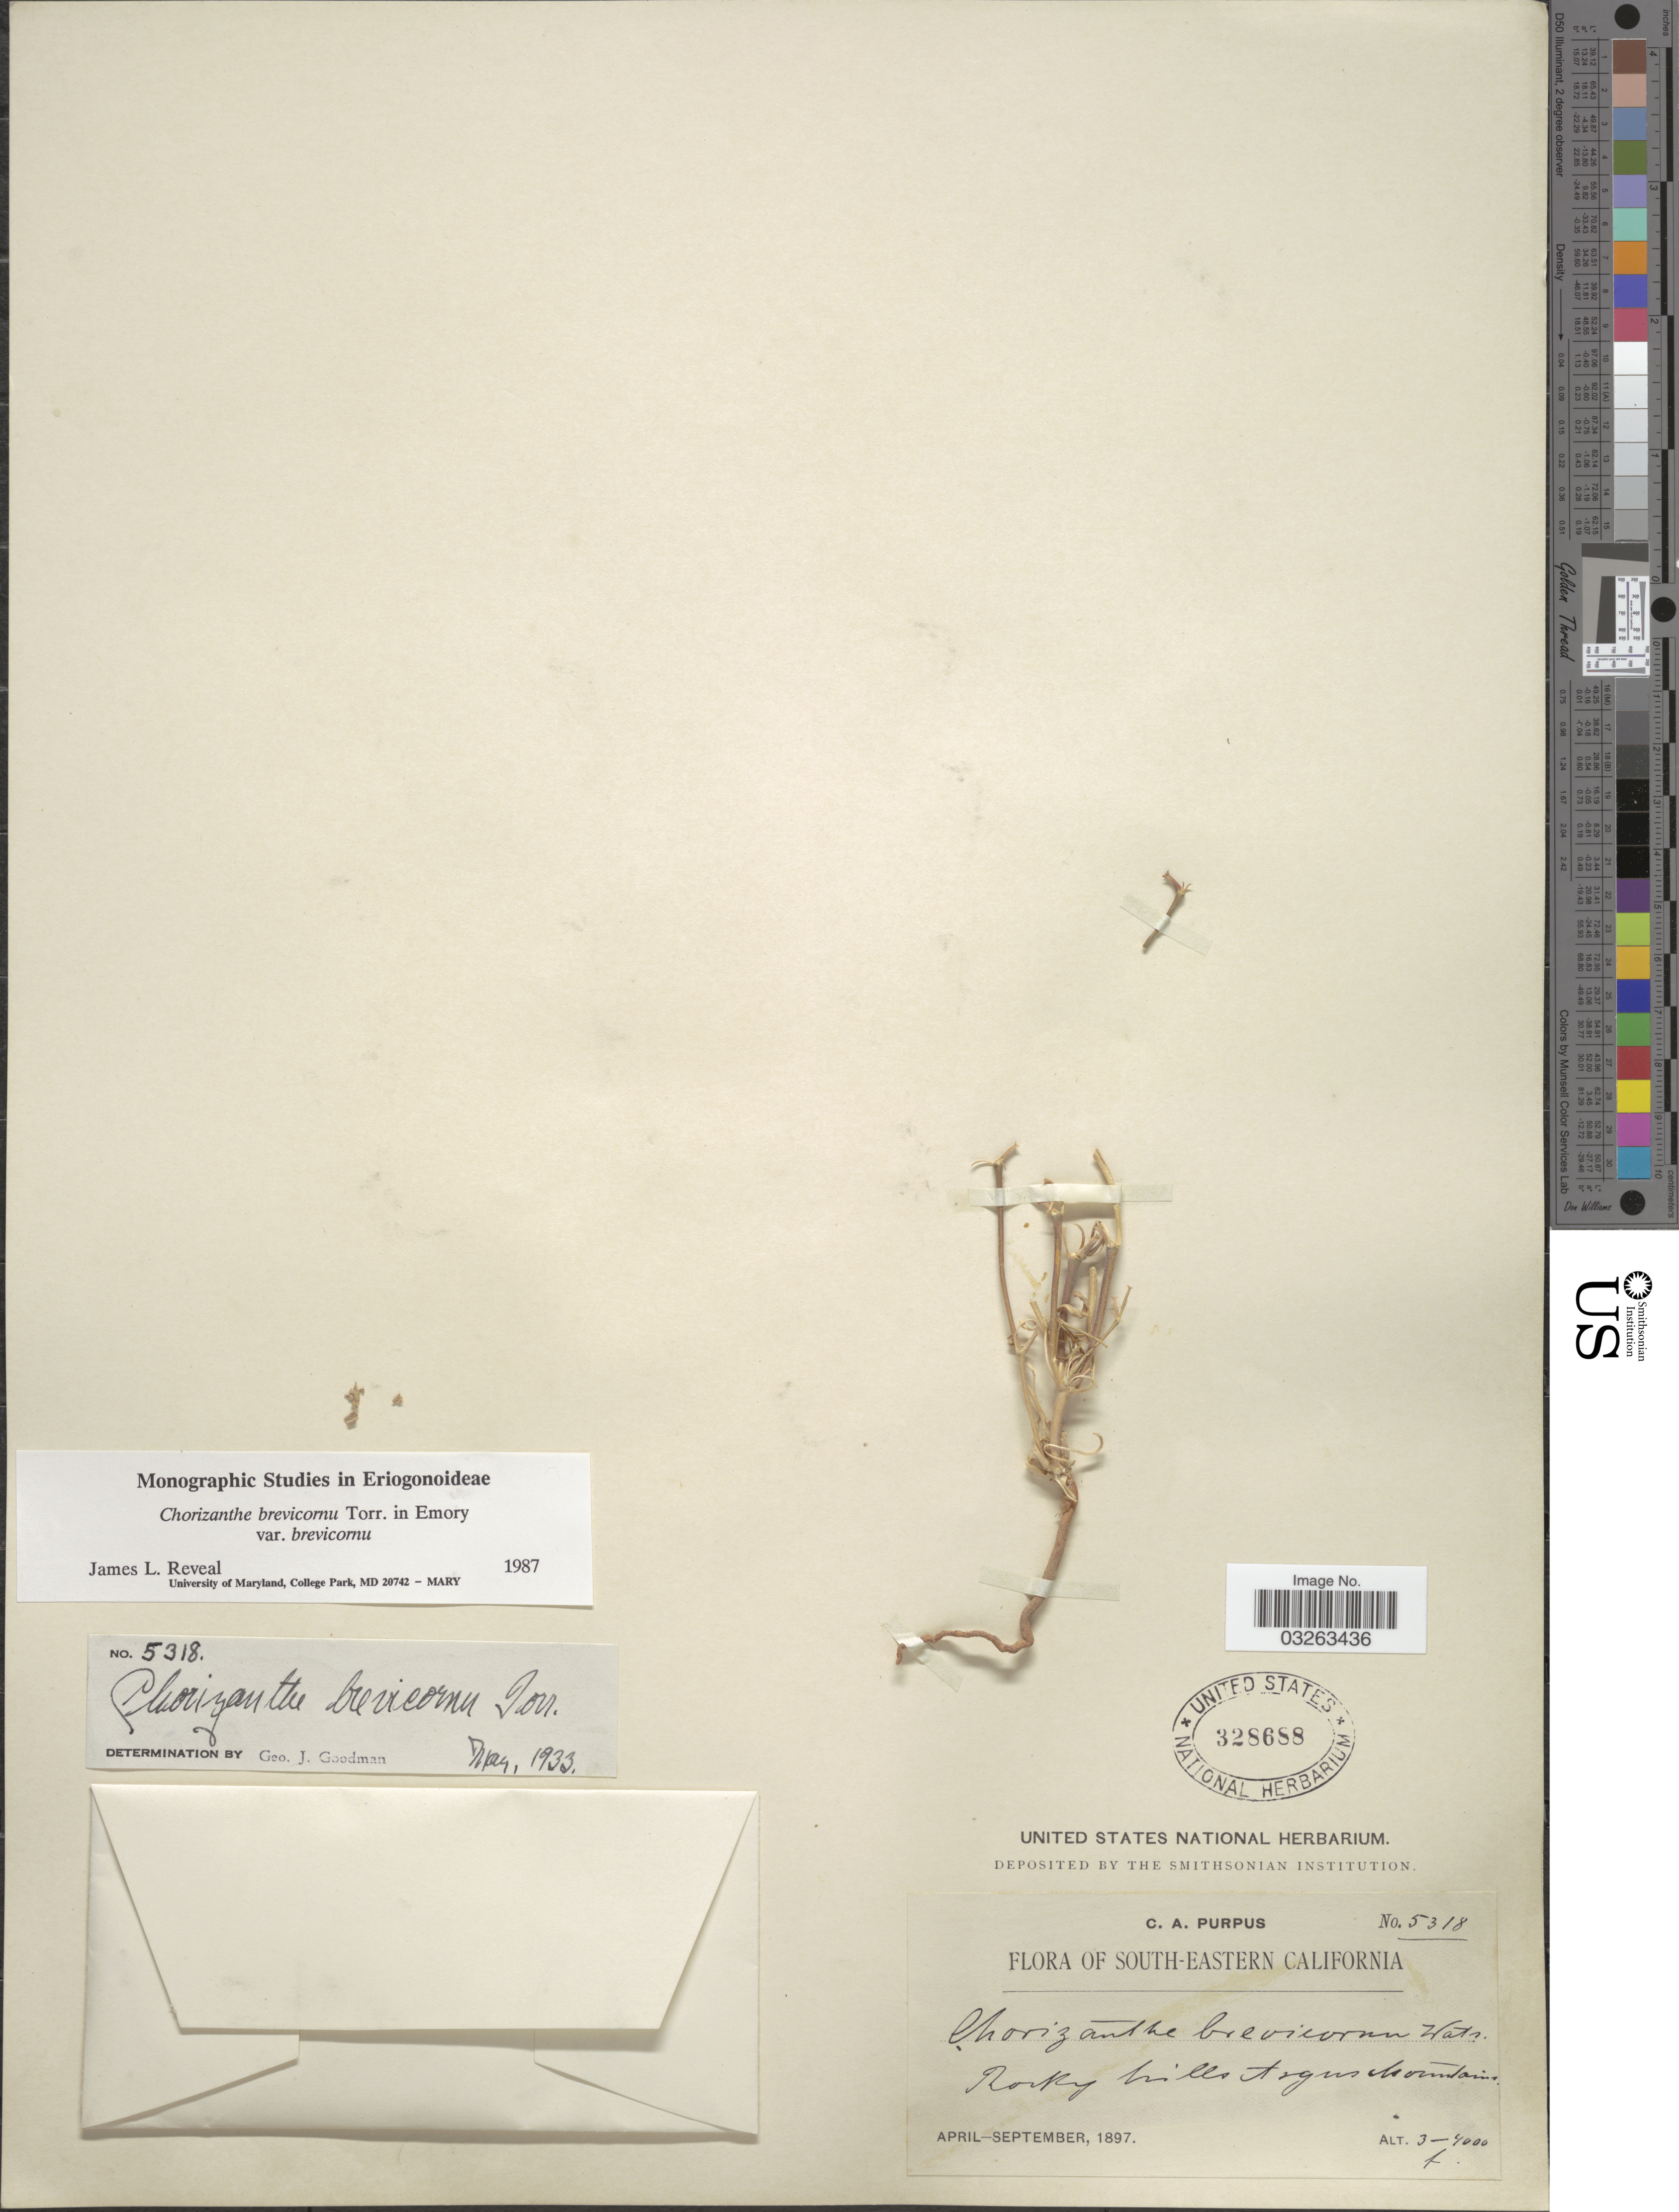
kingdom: Plantae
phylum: Tracheophyta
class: Magnoliopsida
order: Caryophyllales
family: Polygonaceae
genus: Chorizanthe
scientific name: Chorizanthe brevicornu var. brevicornu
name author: Torr.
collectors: C. A. Purpus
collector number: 5318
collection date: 1897-04/1897-09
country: United States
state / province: California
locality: South-Eastern California. Rocky hills Argus Mountains.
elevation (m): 914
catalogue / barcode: US 328688